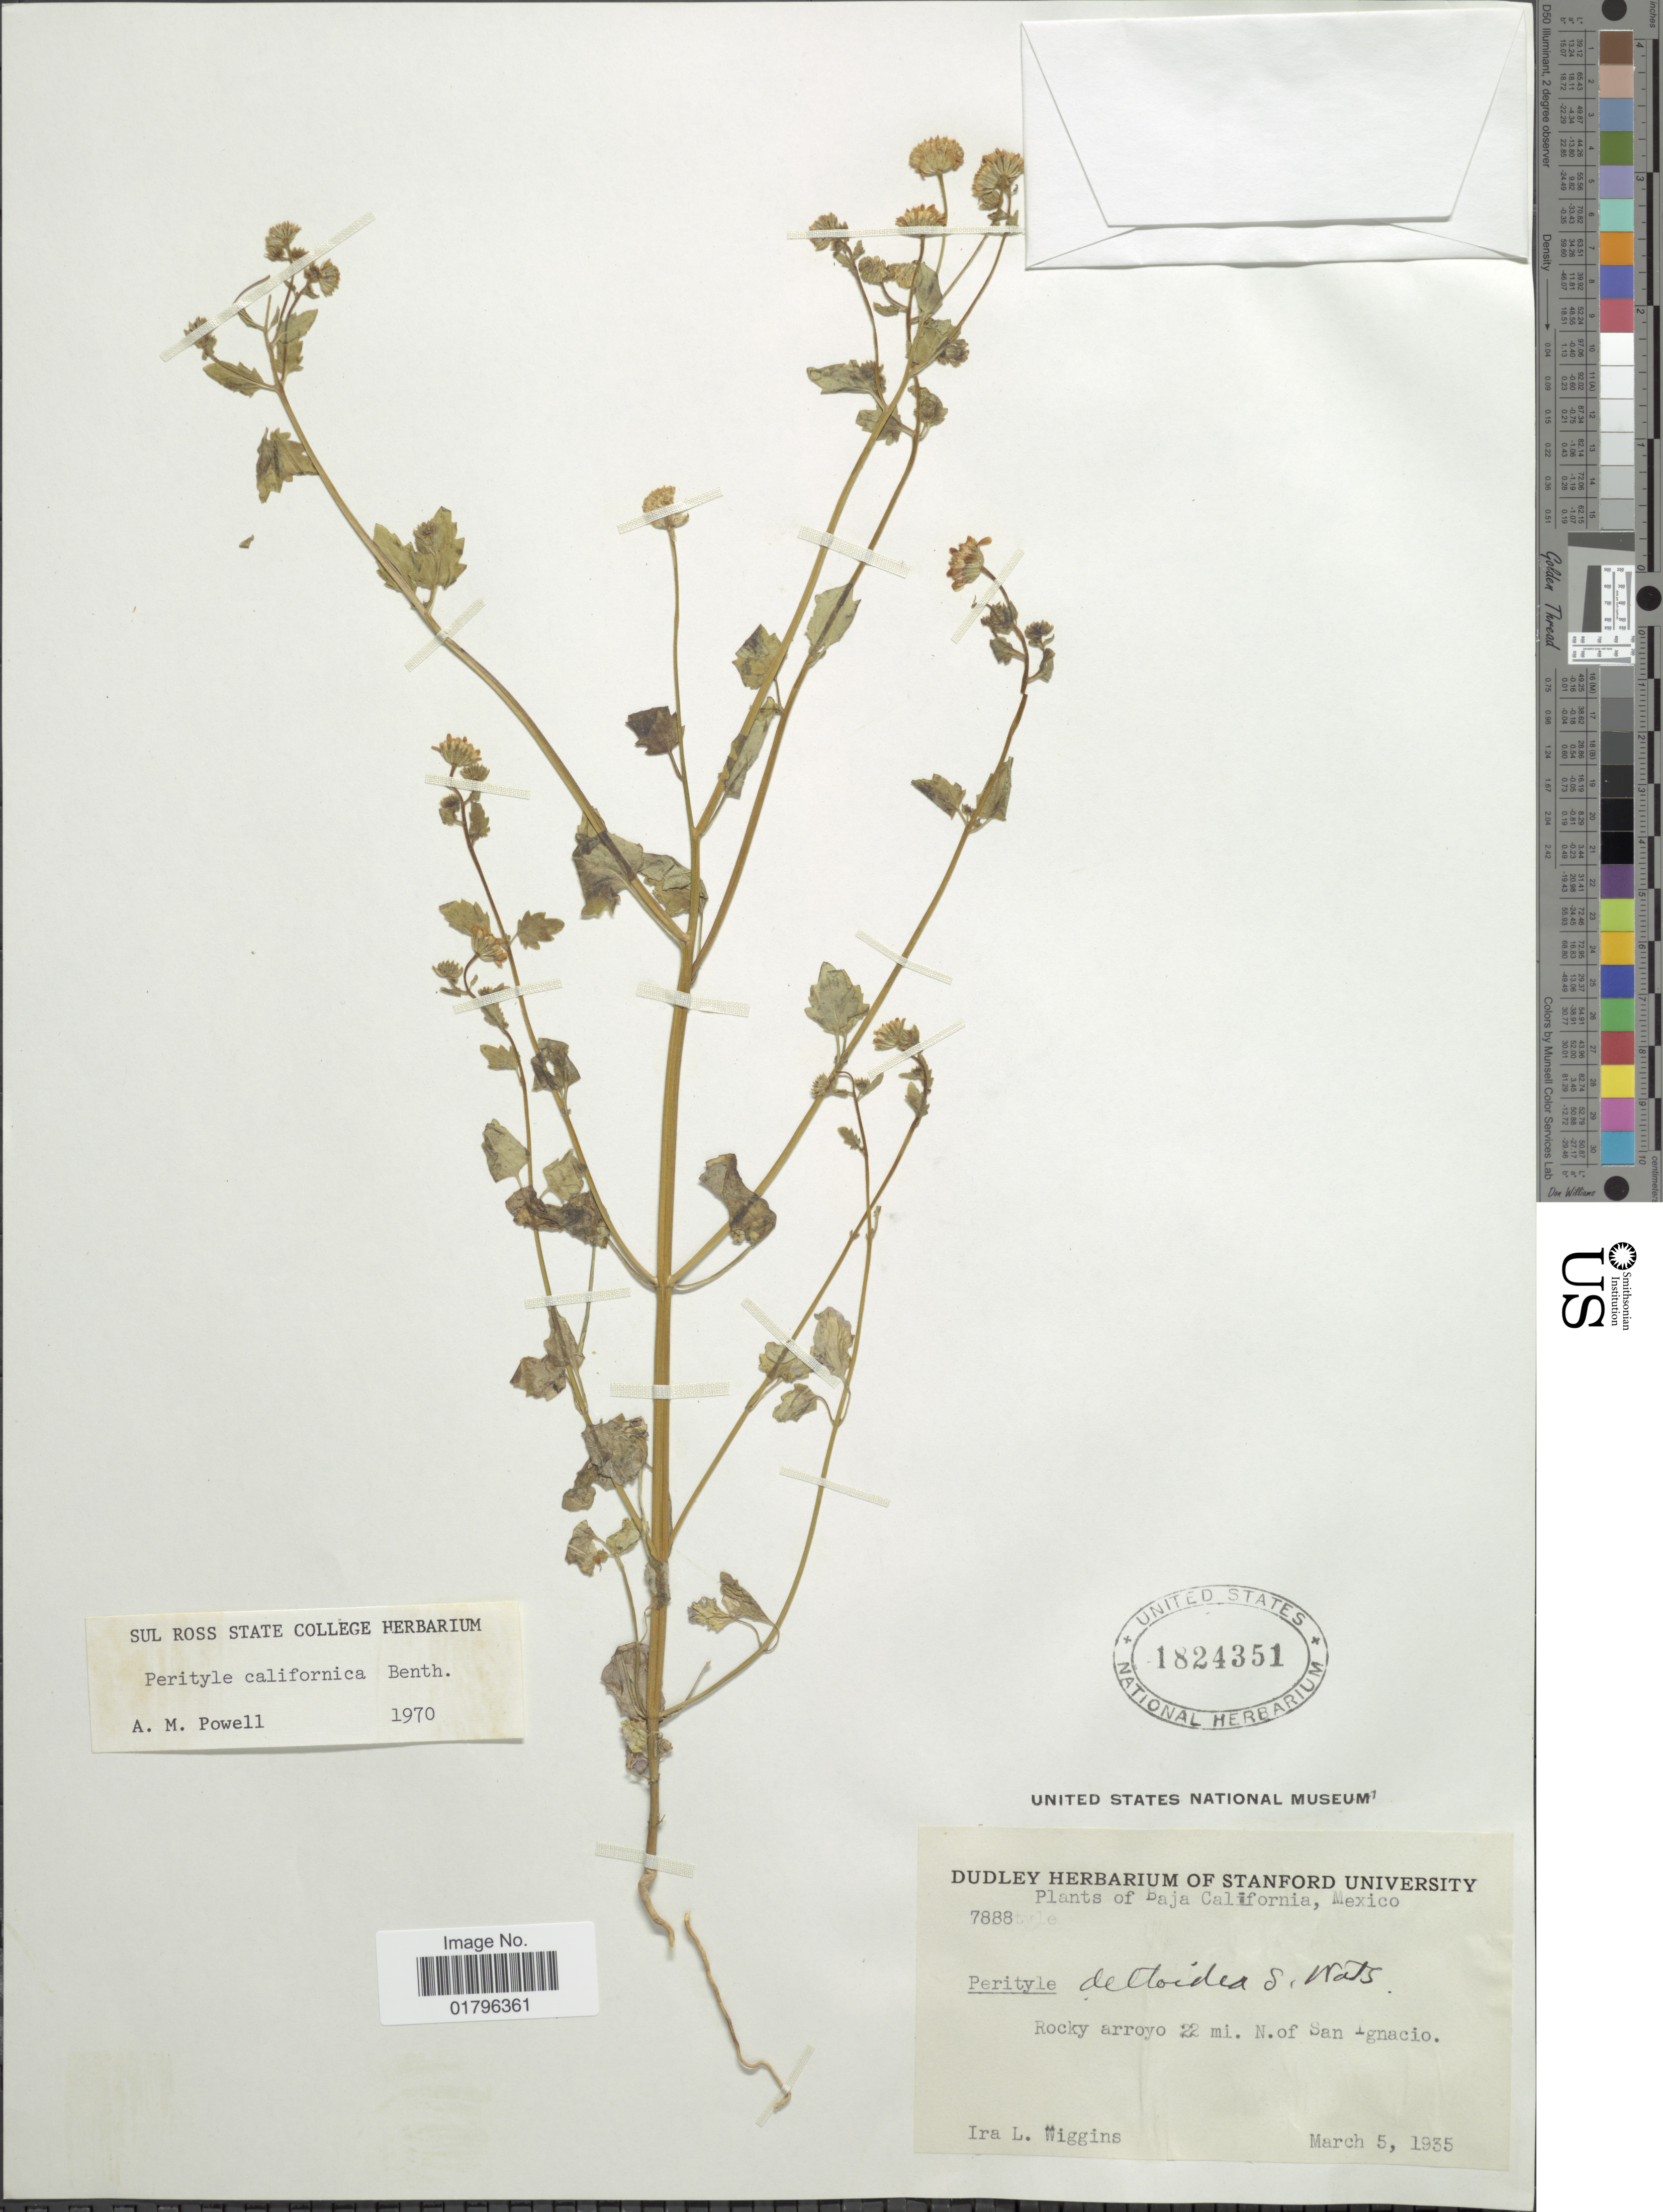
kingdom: Plantae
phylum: Tracheophyta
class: Magnoliopsida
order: Asterales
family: Asteraceae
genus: Perityle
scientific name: Perityle californica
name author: Benth.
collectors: I. L. Wiggins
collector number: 7888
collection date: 1935-03-05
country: Mexico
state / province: Baja California Sur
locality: Rocky arroyo 22 mi N of San Ignacio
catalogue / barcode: US 1824351